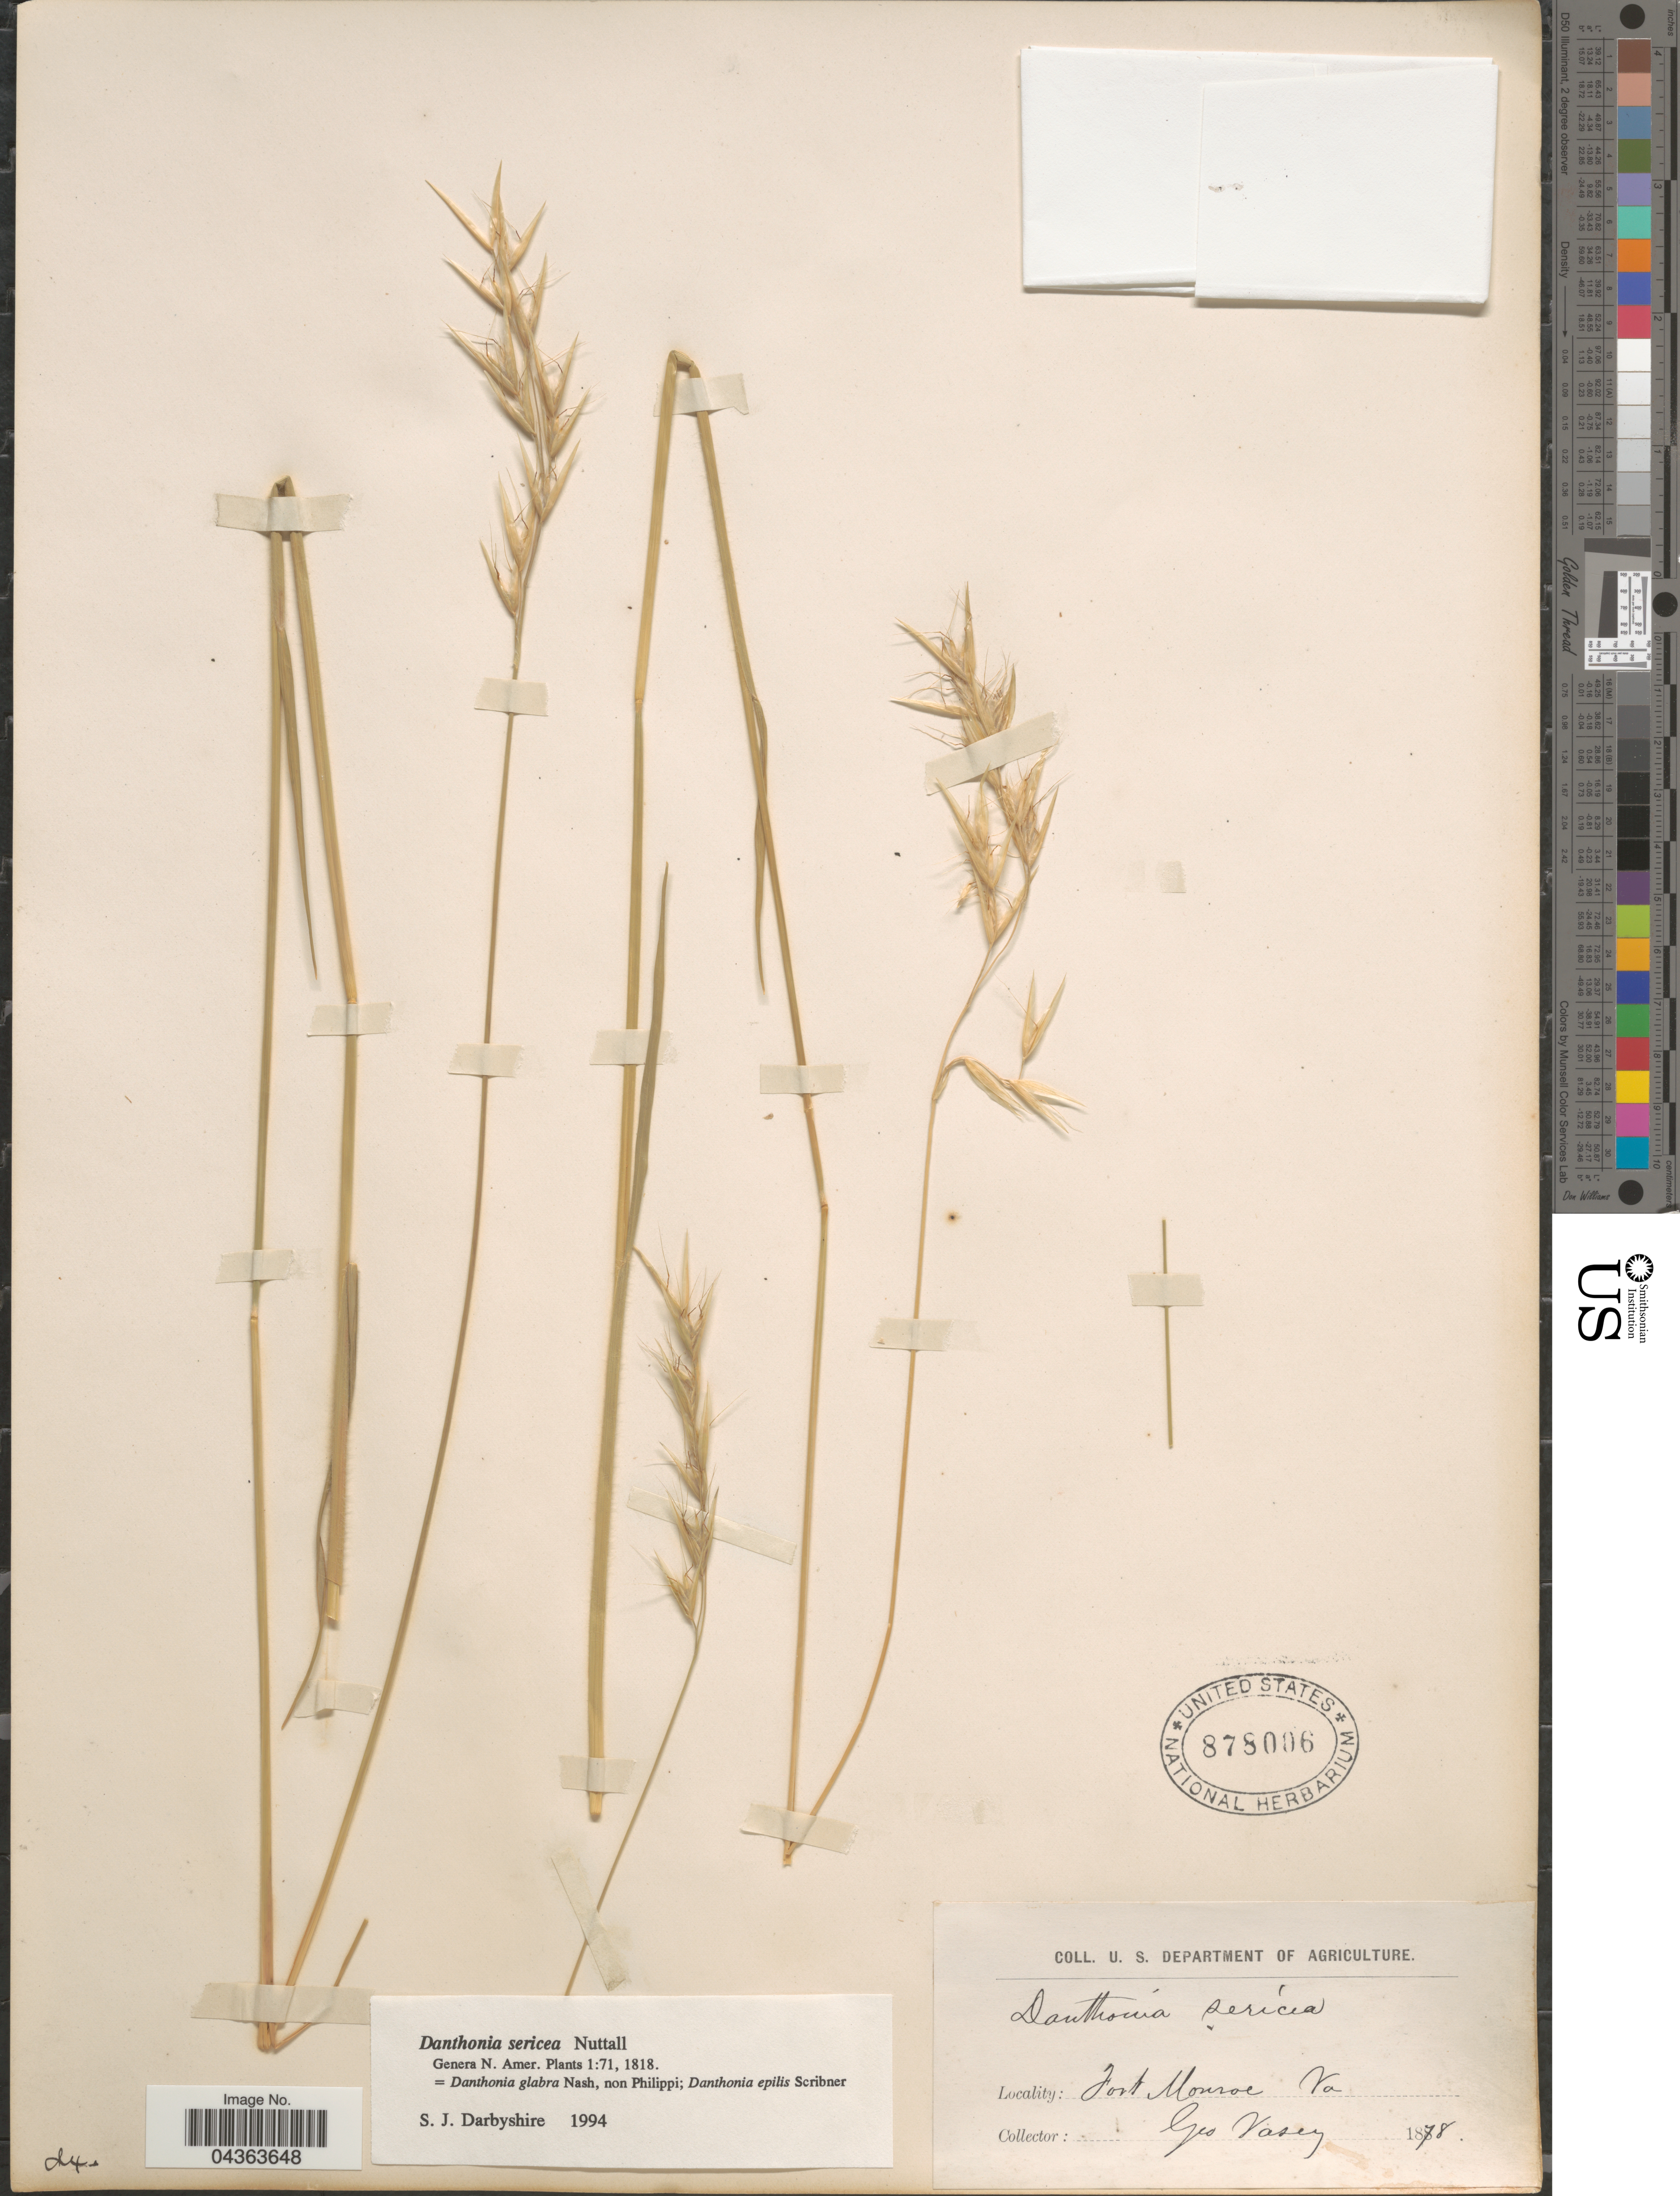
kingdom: Plantae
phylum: Tracheophyta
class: Liliopsida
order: Poales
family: Poaceae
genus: Danthonia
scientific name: Danthonia sericea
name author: Nutt.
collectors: G. R. Vasey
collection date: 1878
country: United States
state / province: Virginia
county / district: City of Hampton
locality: Fort Monroe.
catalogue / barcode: US 878006